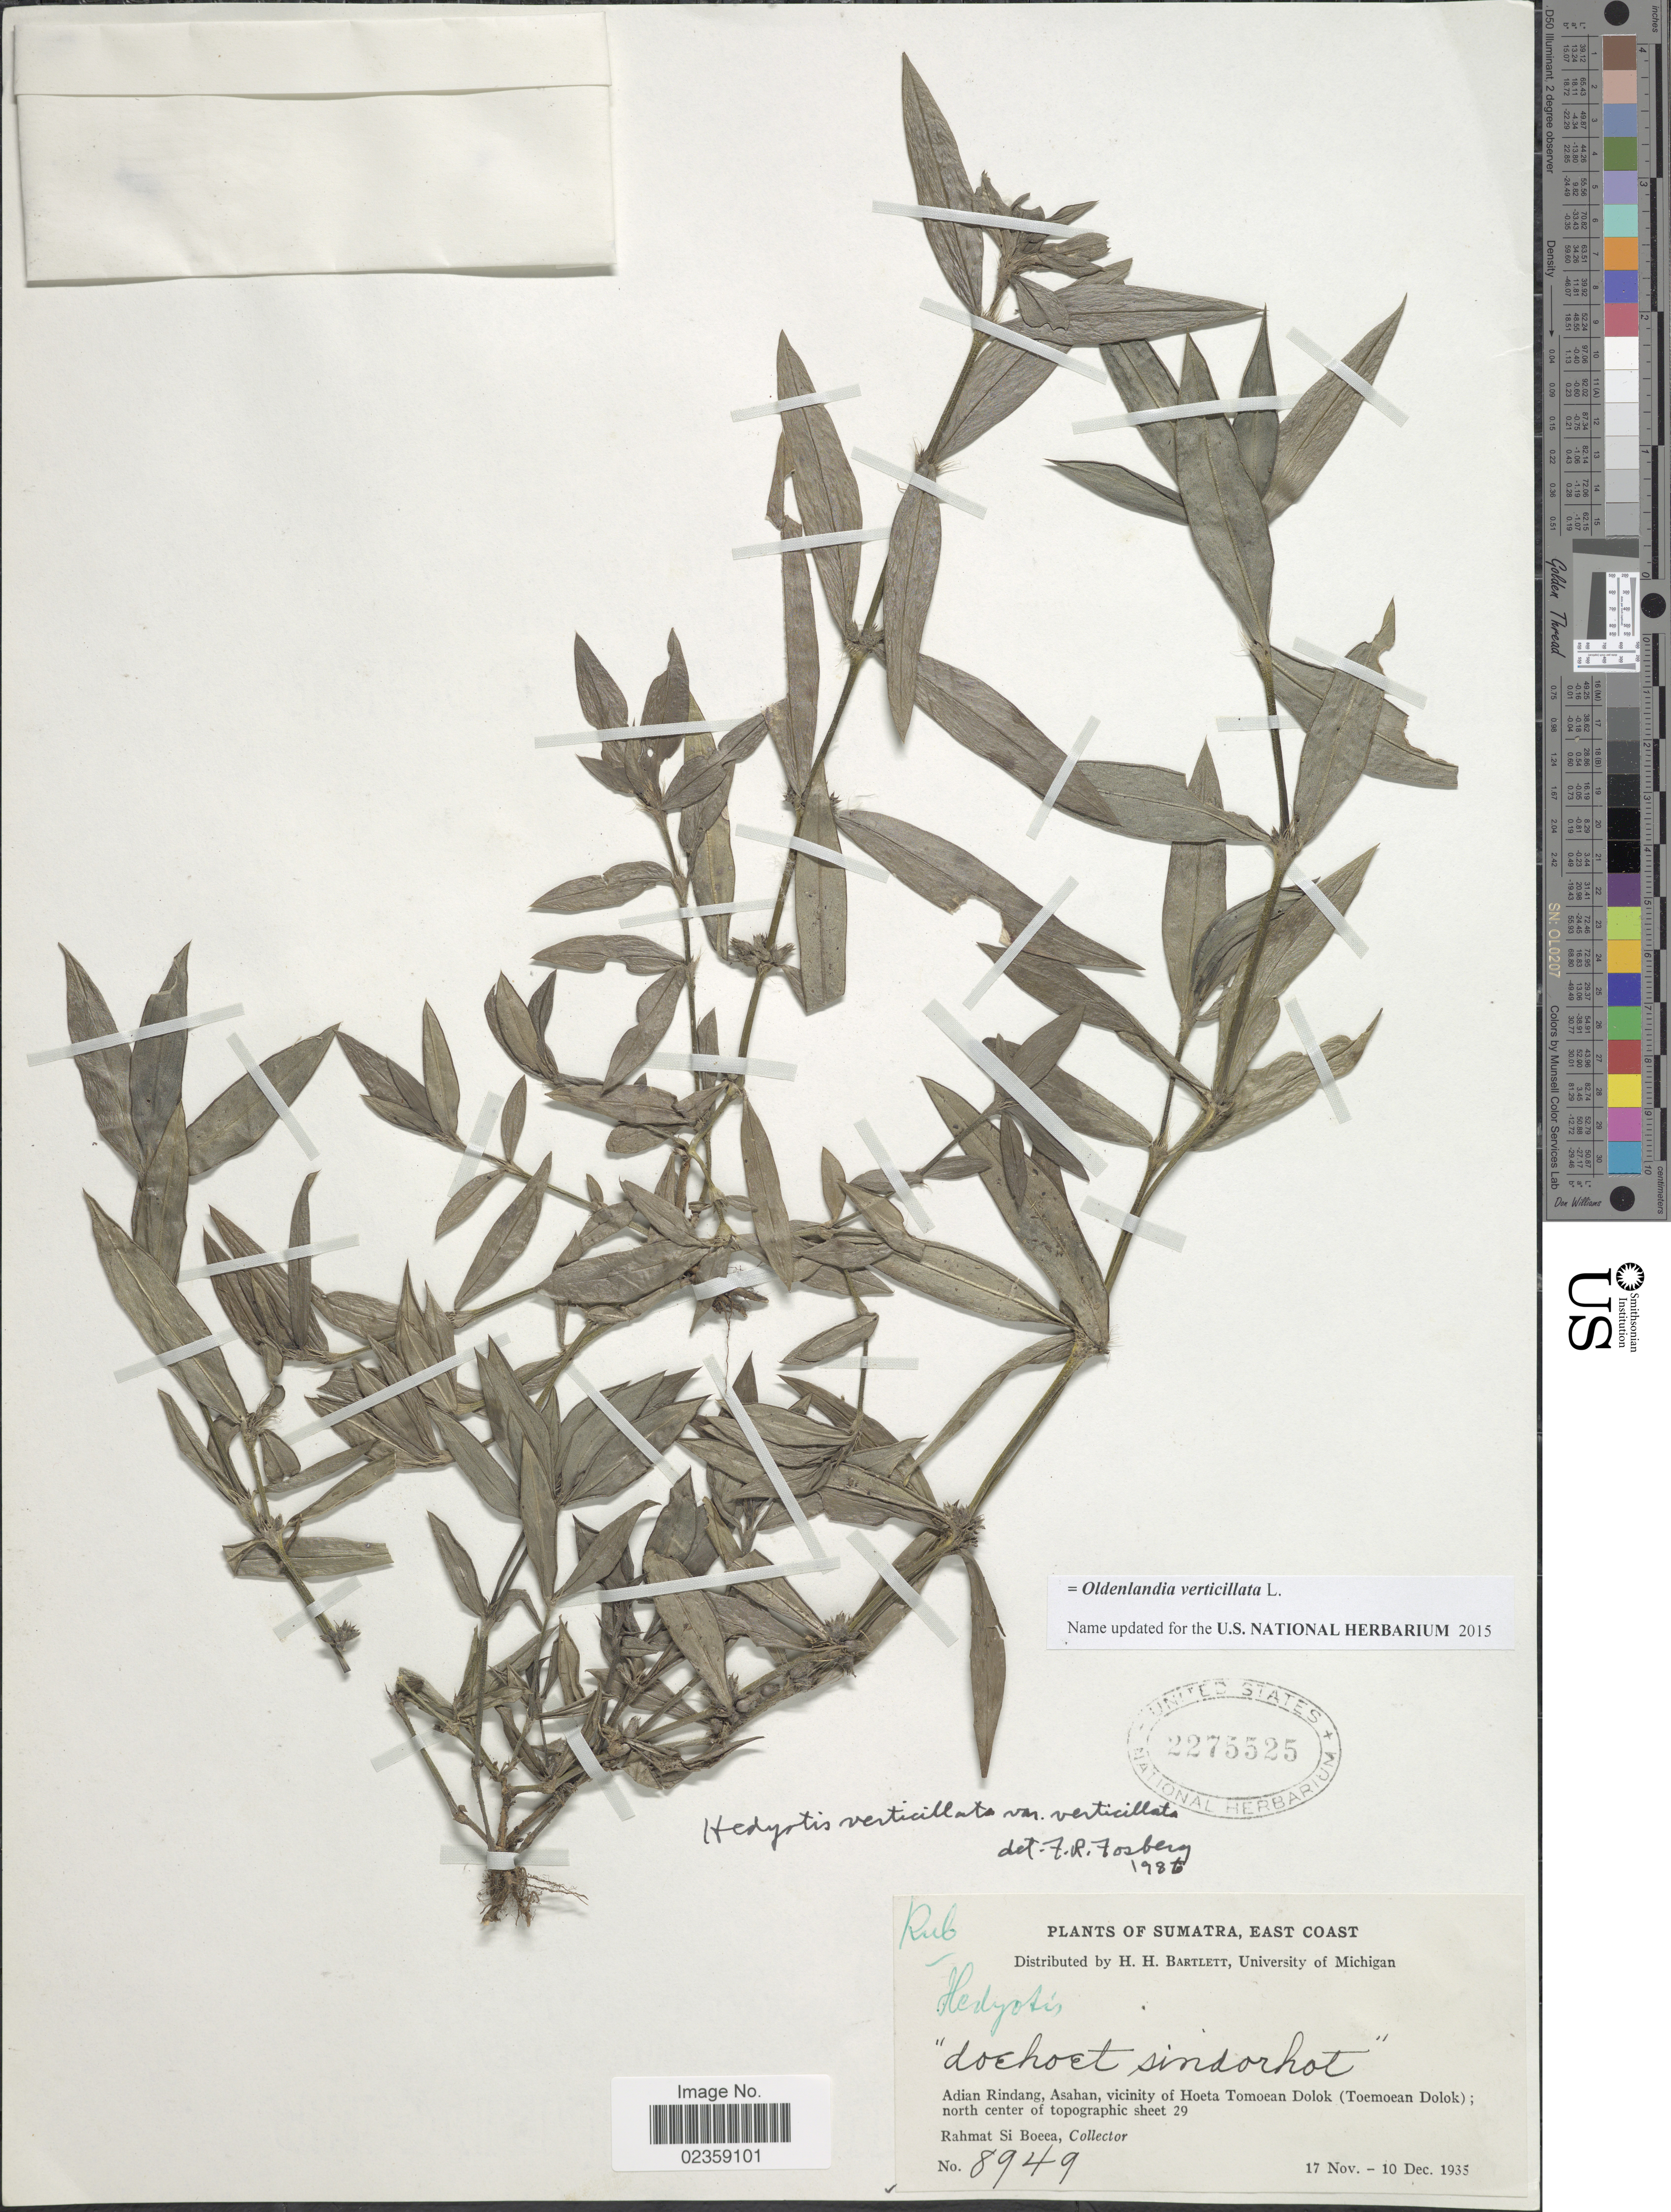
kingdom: Plantae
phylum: Tracheophyta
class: Magnoliopsida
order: Gentianales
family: Rubiaceae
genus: Oldenlandia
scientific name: Oldenlandia verticillata var. verticillata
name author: L.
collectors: Rahmat Si Boeea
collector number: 8949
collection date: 1935-11-17/1935-12-10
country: Indonesia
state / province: Sumatra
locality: Sumatra, East Coast. Adian Rindang, Asahan, vicinity of Hoeta Tomoean Dolok (Toemoean Dolok); north center of topographic sheet 29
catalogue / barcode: US 2275525